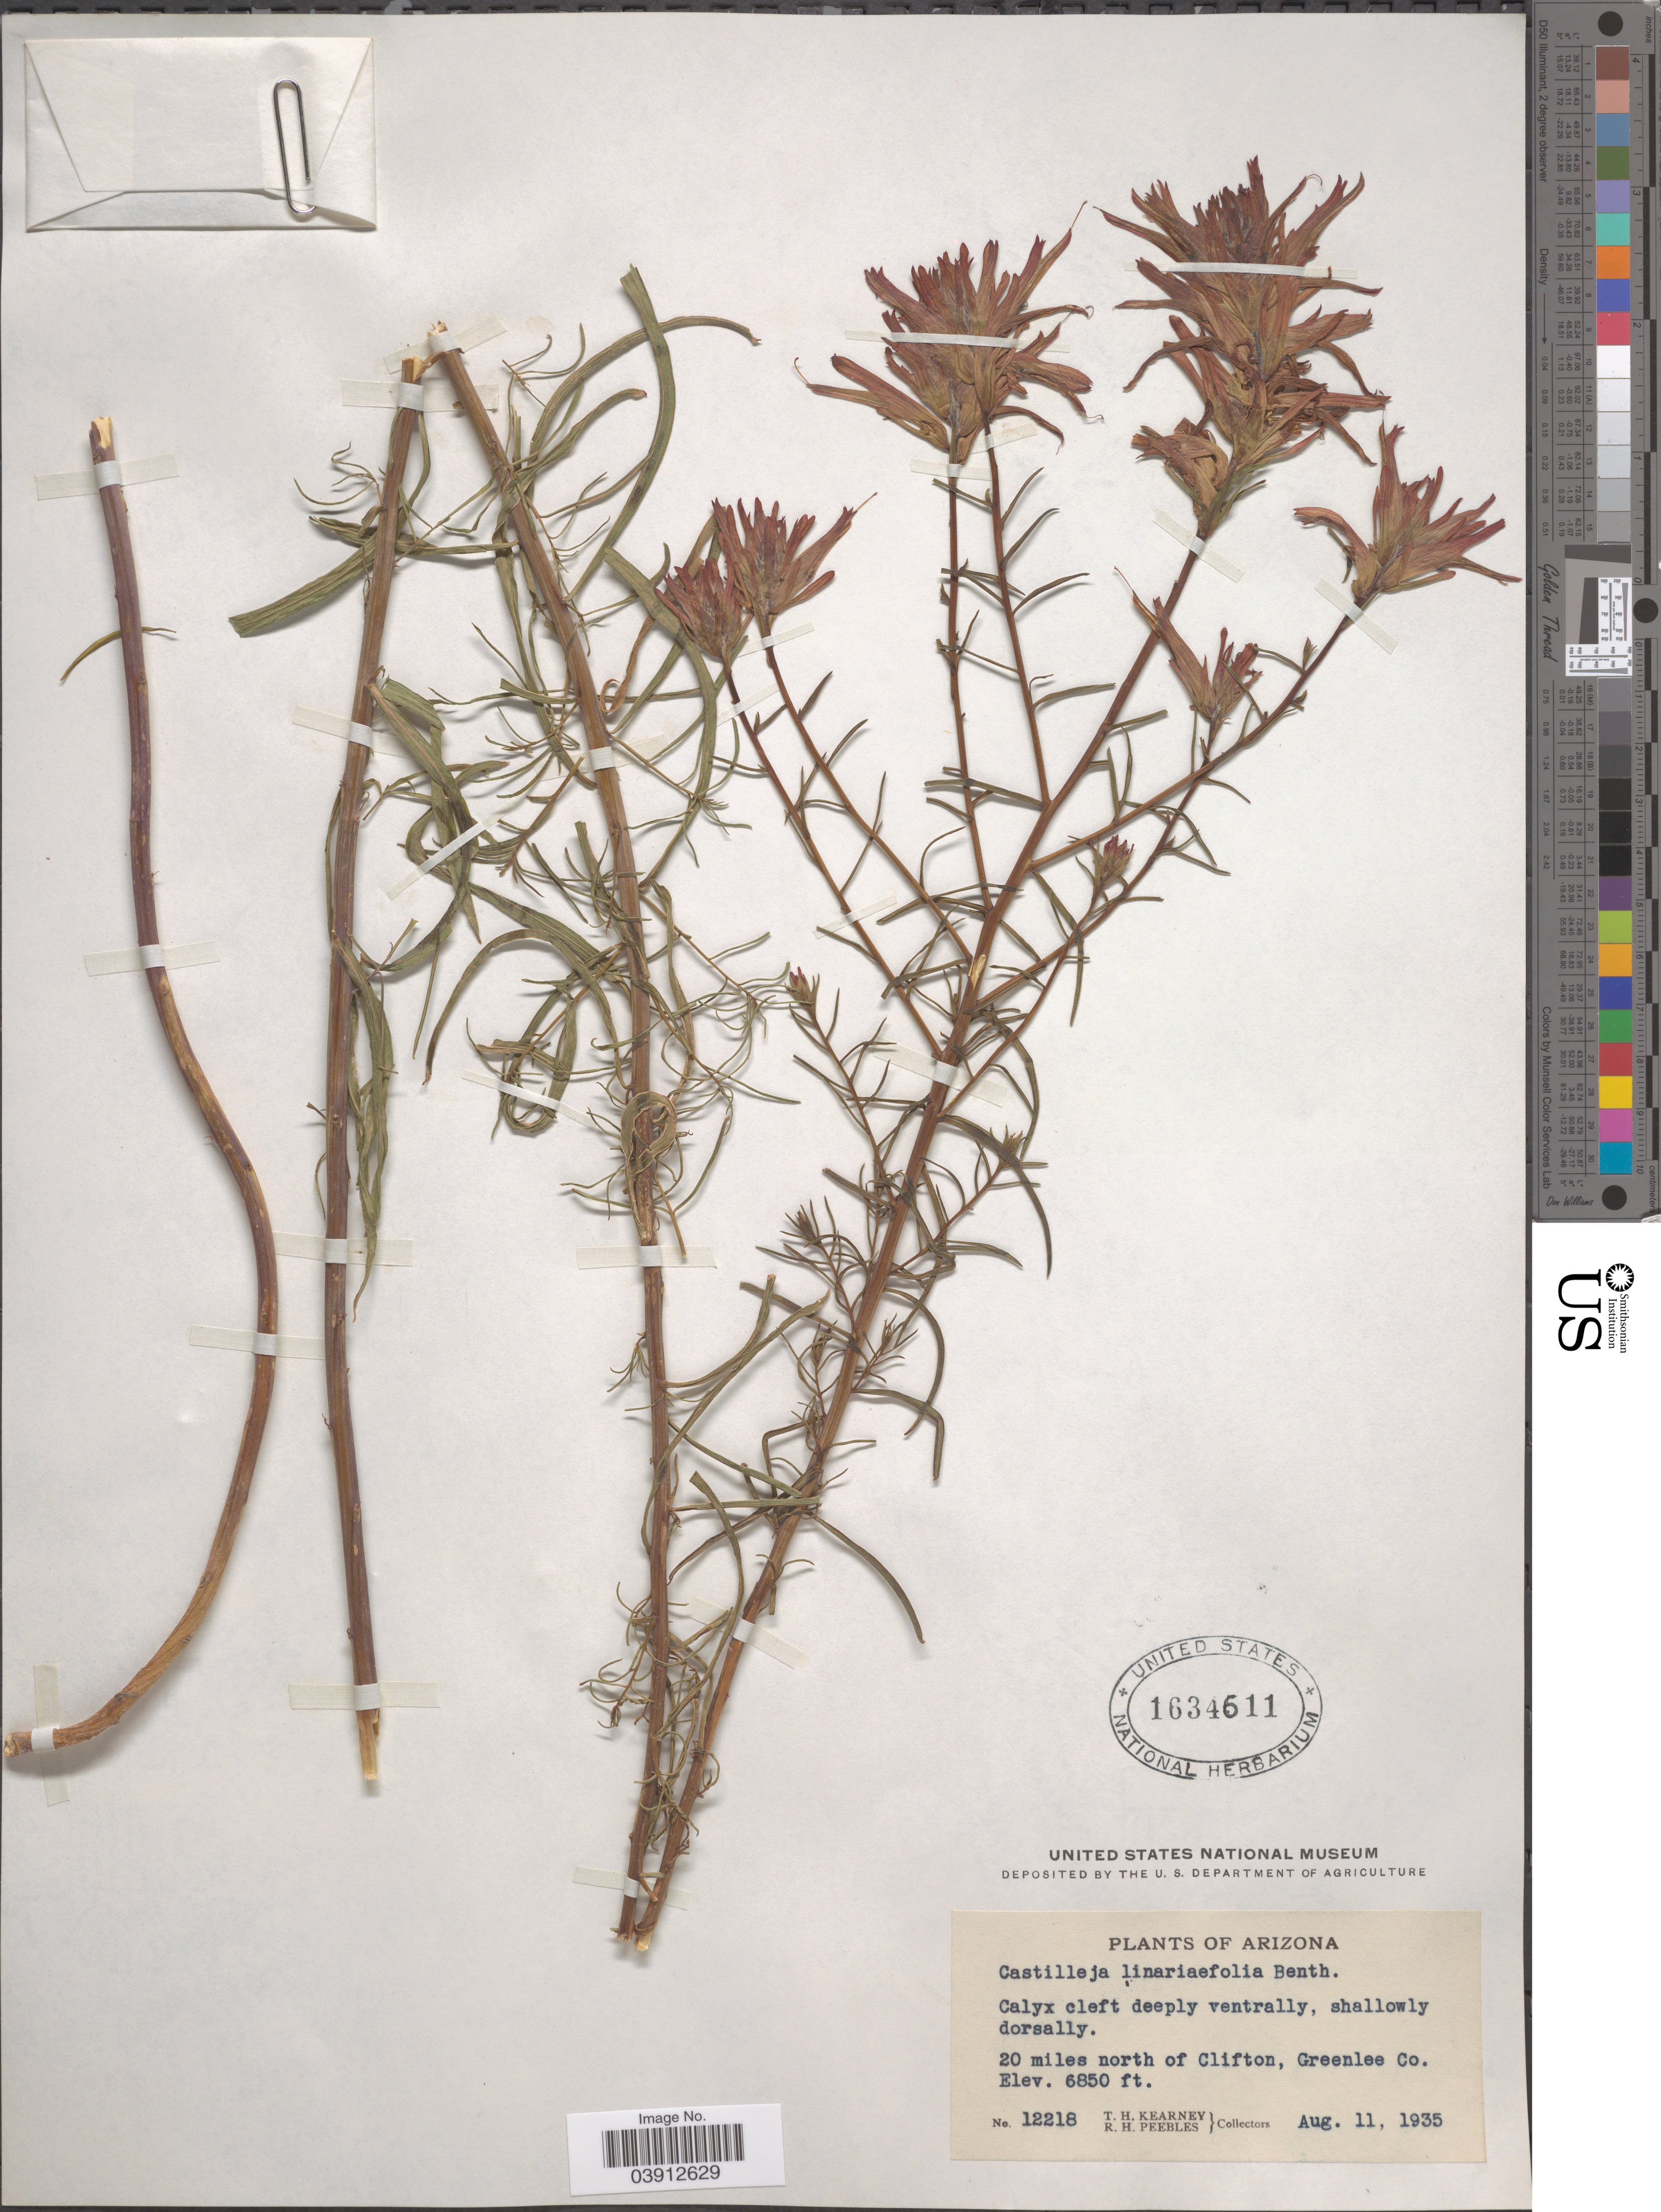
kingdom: Plantae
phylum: Tracheophyta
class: Magnoliopsida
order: Lamiales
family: Orobanchaceae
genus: Castilleja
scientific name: Castilleja linariifolia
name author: Benth.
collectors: T. H. Kearney & R. H. Peebles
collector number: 12218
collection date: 1935-08-11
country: United States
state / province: Arizona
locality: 20 miles north of Clifton, Greenlee Co.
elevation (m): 2088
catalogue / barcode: US 1634611